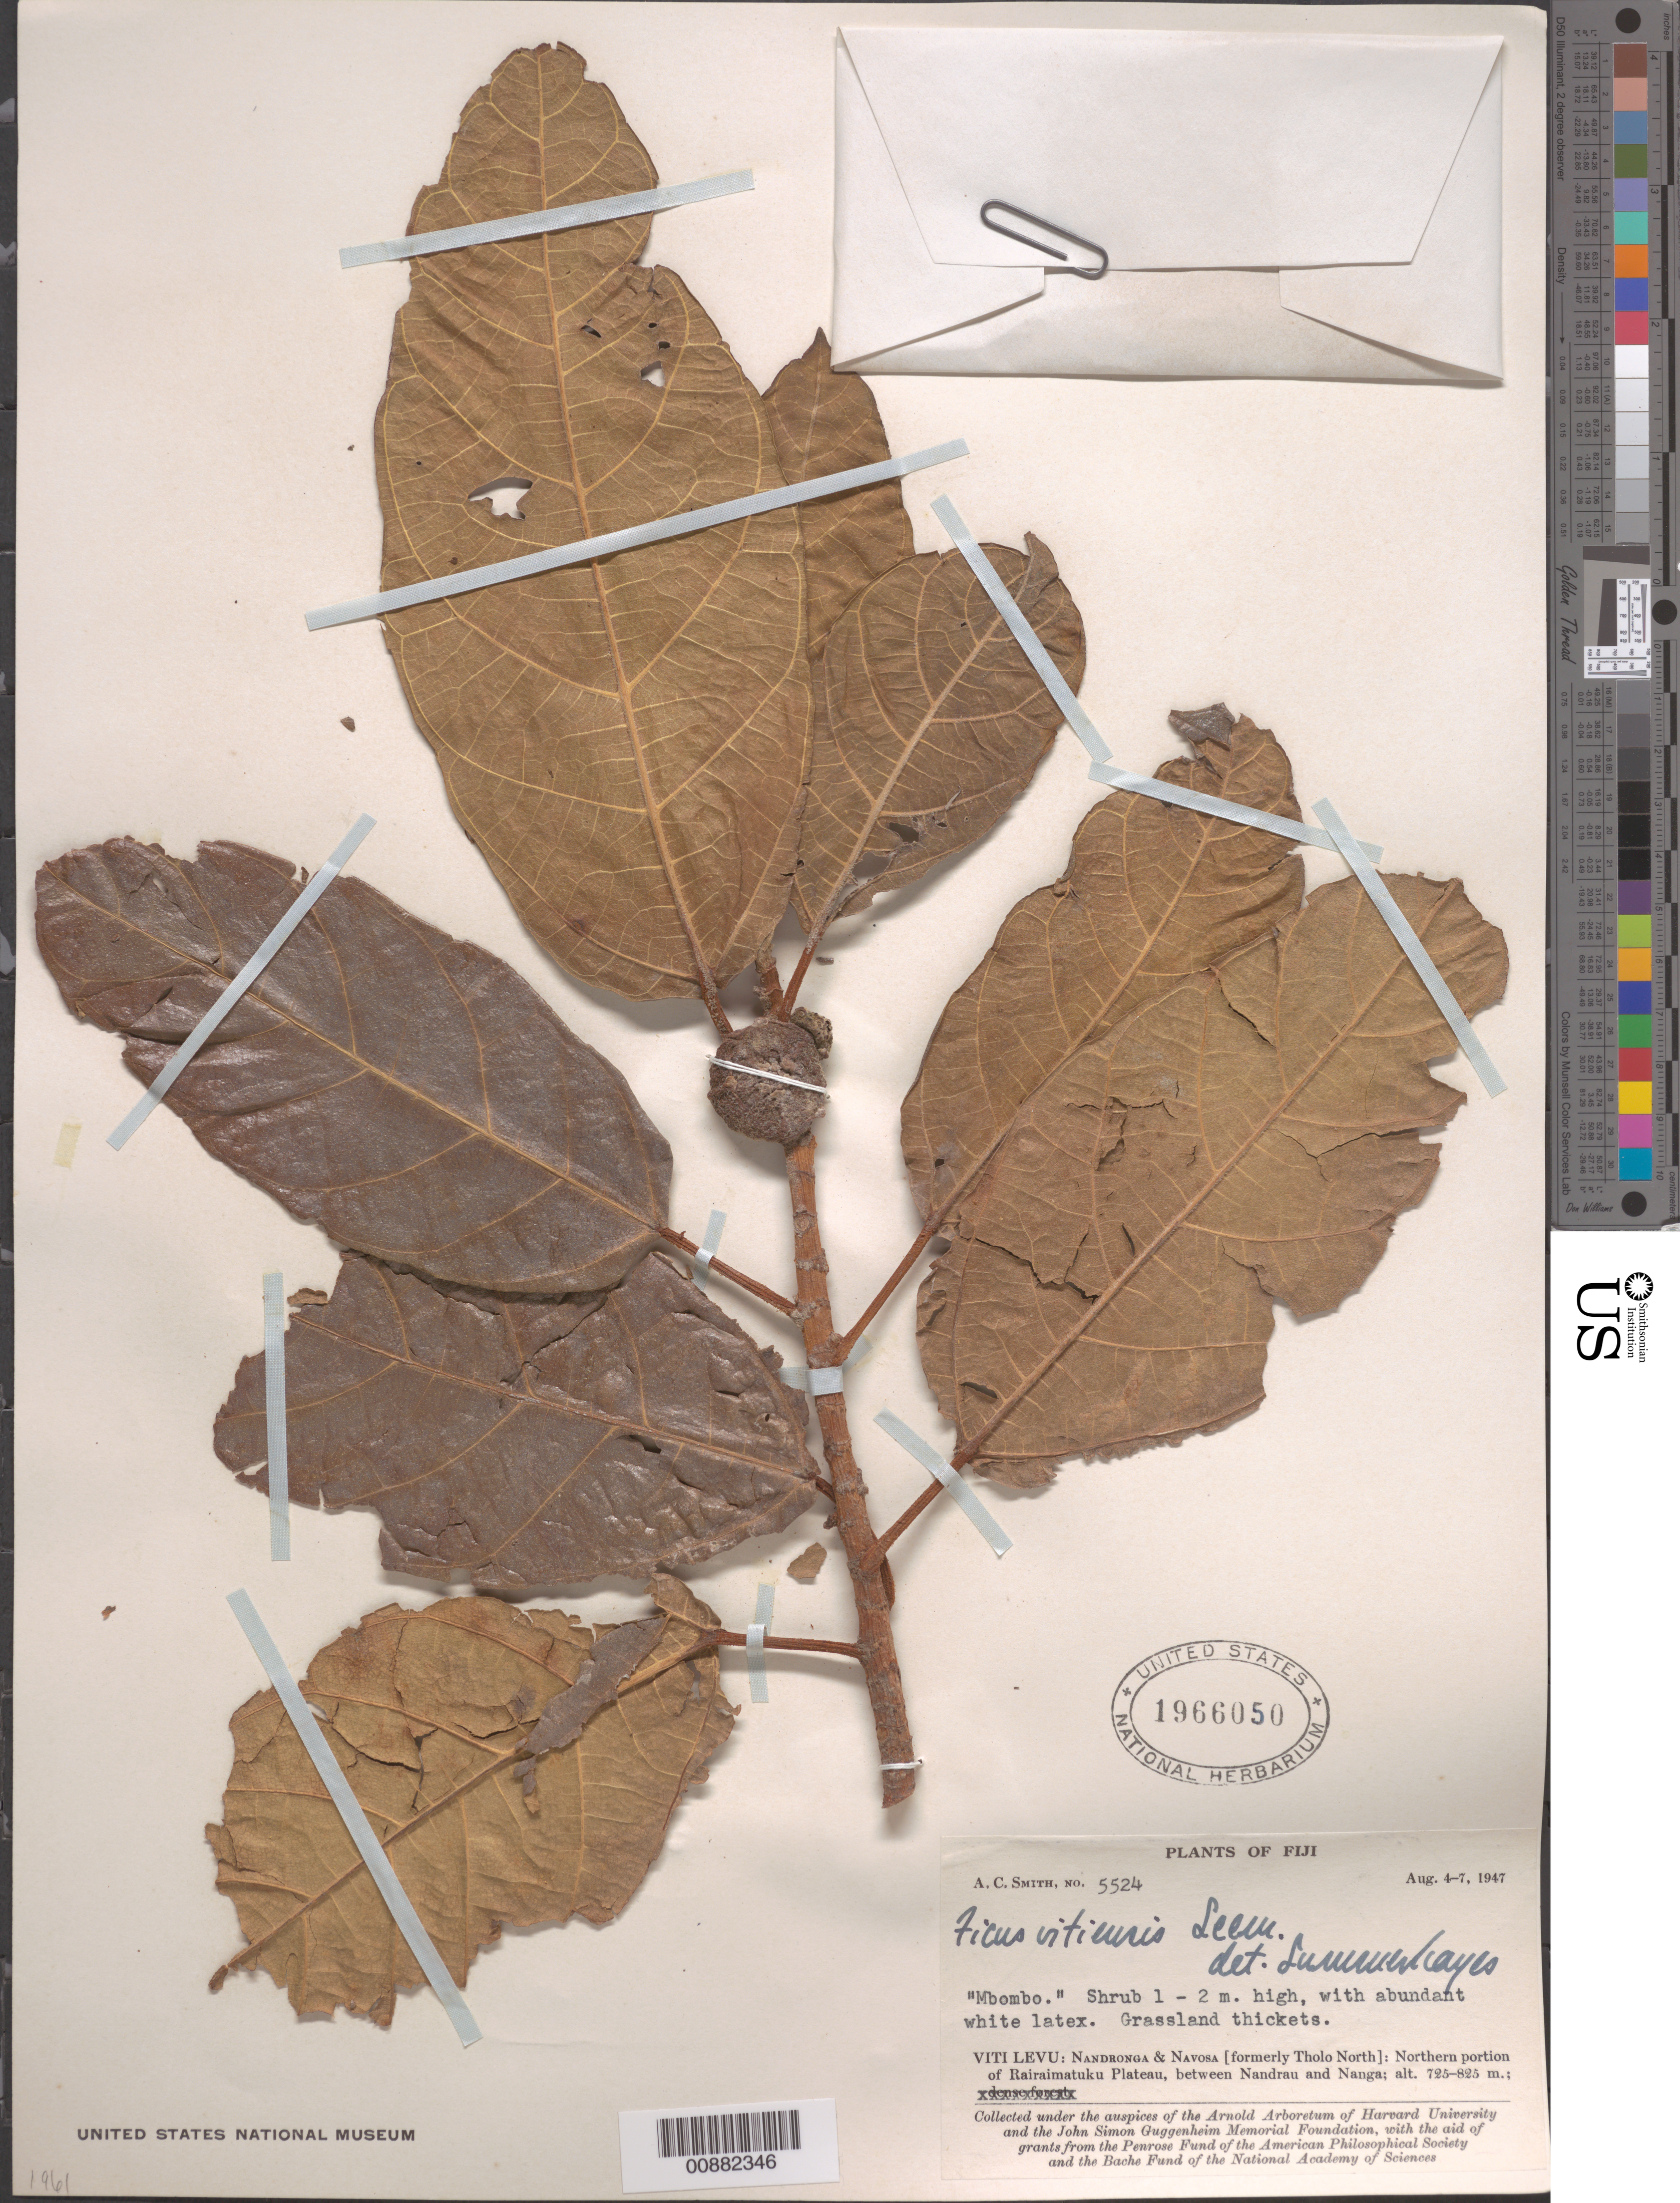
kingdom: Plantae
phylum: Tracheophyta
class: Magnoliopsida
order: Rosales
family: Moraceae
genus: Ficus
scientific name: Ficus vitiensis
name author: Seem.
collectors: C. A. Smith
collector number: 5524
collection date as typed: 04 Aug 1947 to 07 Aug 1947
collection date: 1947-08-04/1947-08-07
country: Fiji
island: Vanua Levu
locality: Nandronga & Navosa, northern portion of Rairaimatuku Plateau, between Nandrau and Nanga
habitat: Grassland thickets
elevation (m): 725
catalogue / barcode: US 1966050